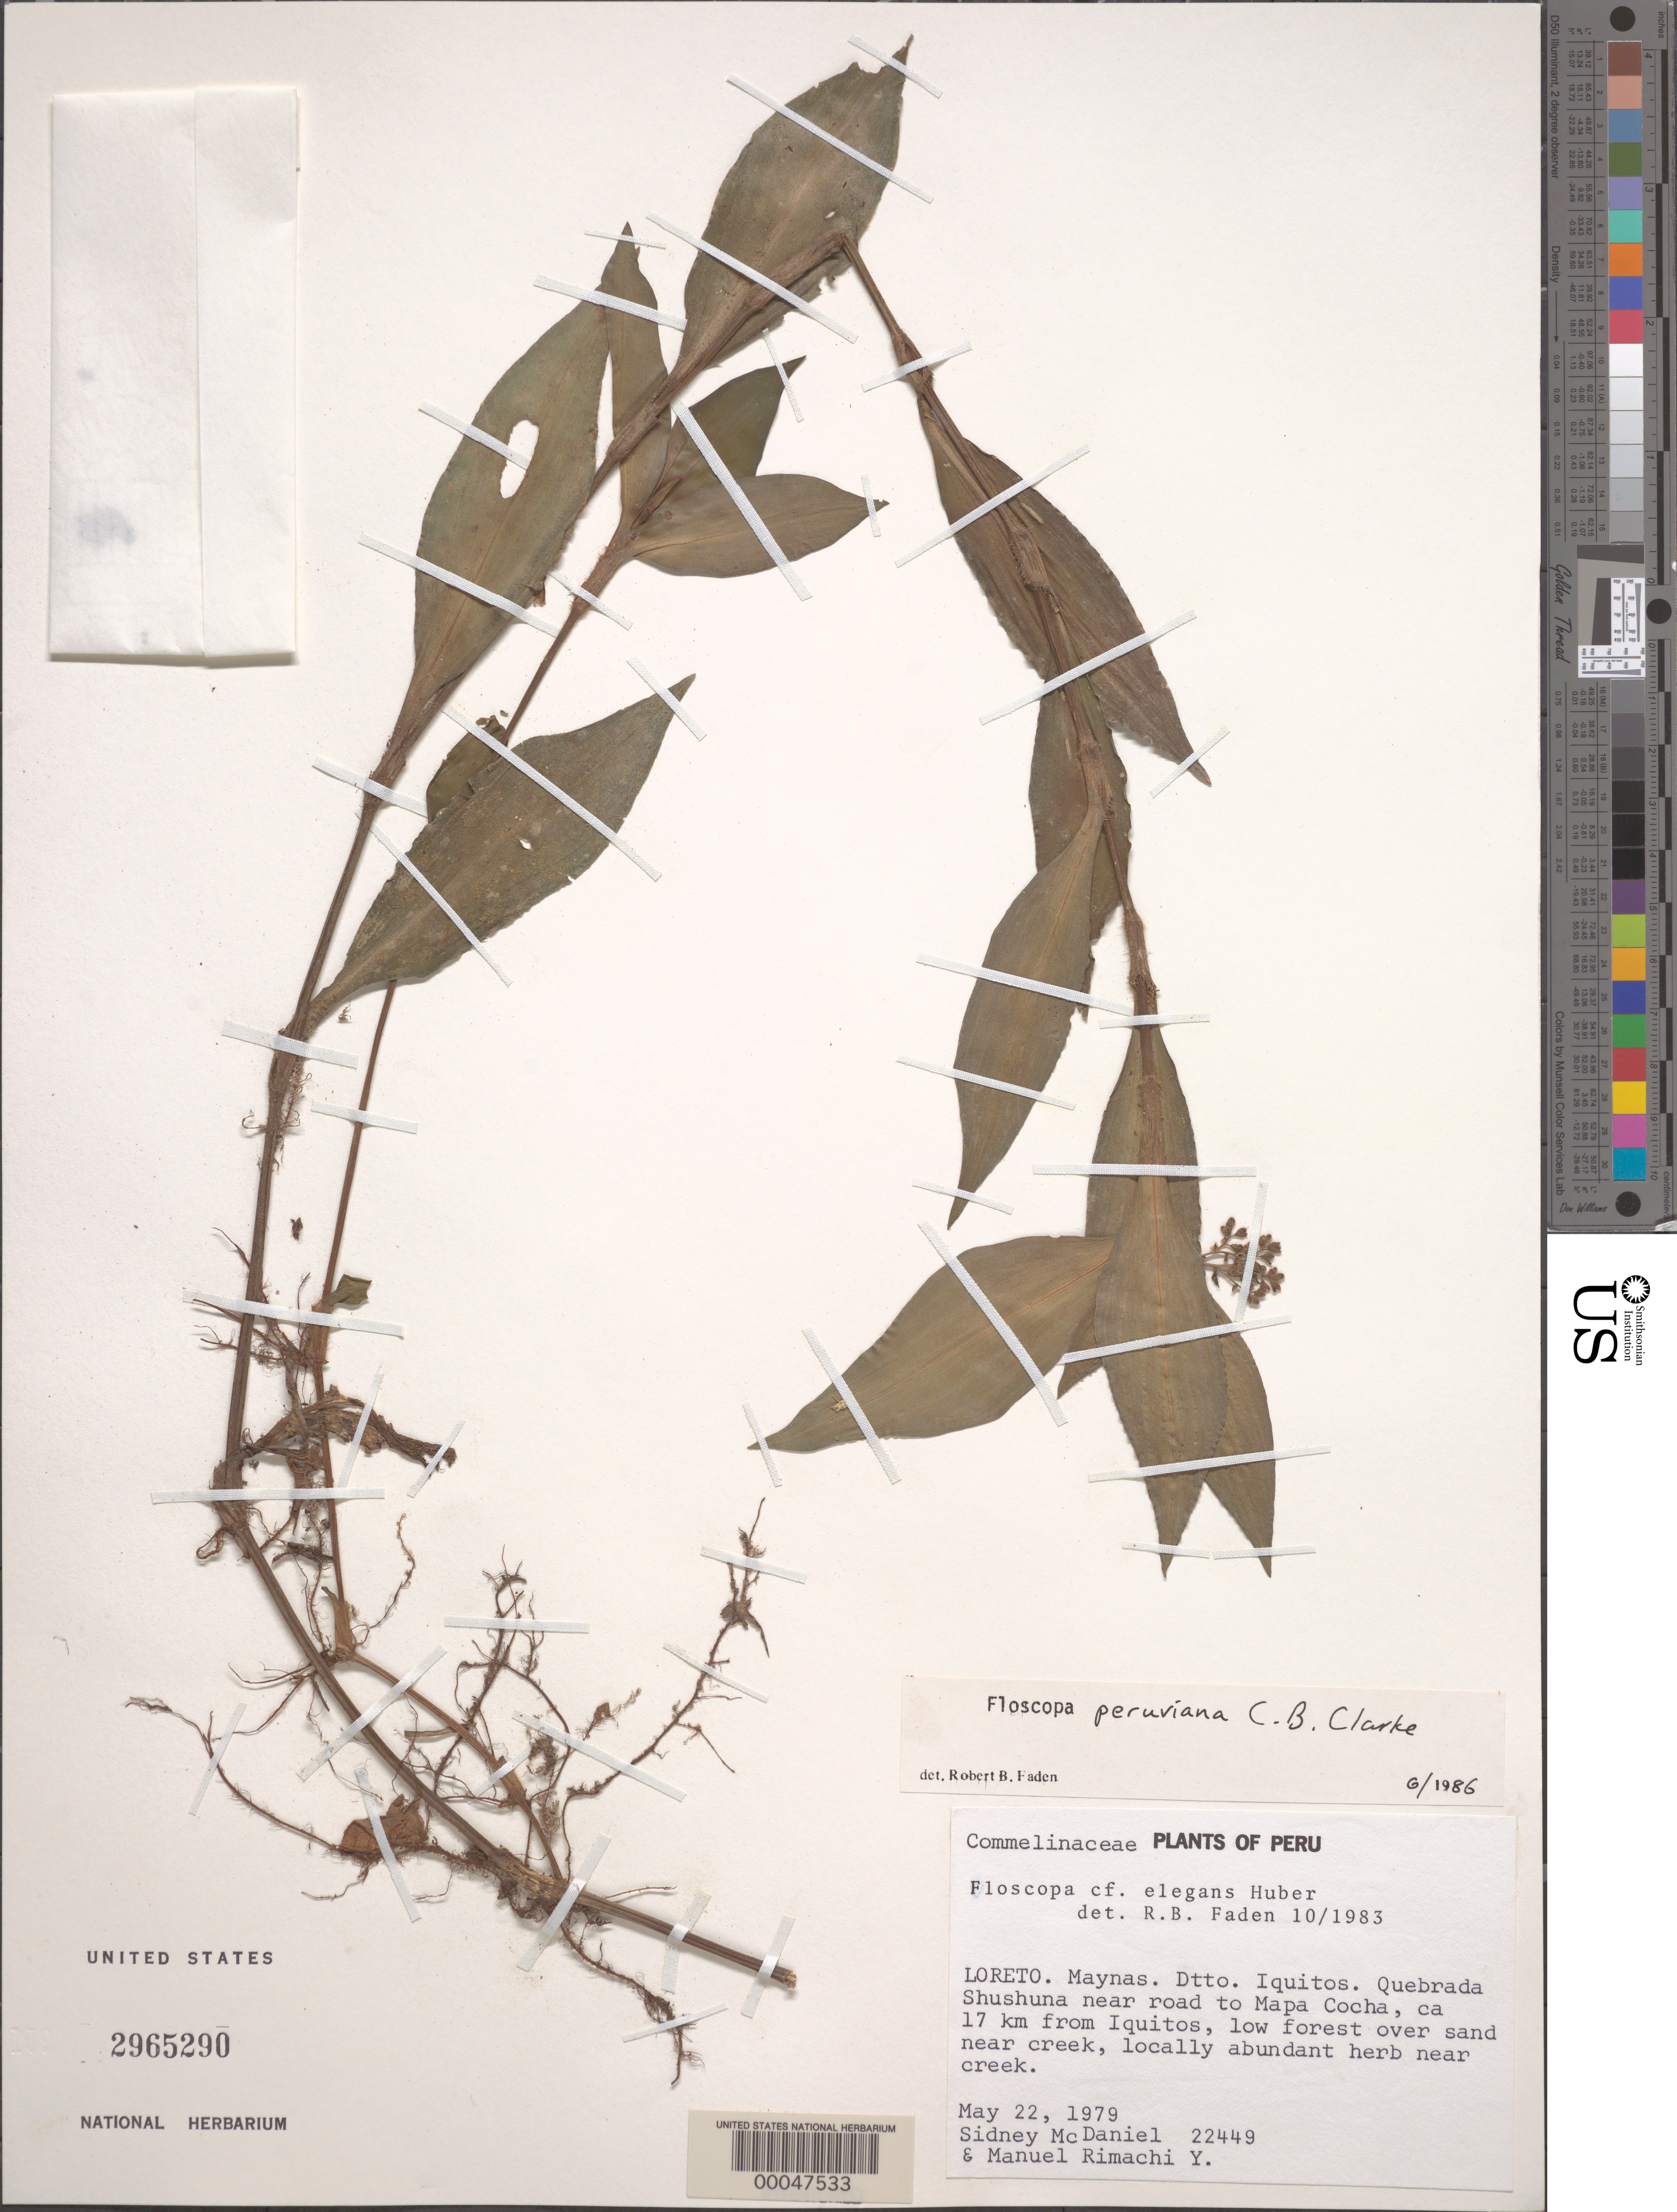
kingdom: Plantae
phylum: Tracheophyta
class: Liliopsida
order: Commelinales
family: Commelinaceae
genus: Floscopa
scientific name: Floscopa peruviana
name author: Hassk. ex C.B. Clarke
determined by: Faden, Robert B., (US), Smithsonian Institution - National Museum of Natural History (UNITED STATES)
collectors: S. T. McDaniel & M. Rimachi Y.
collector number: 22449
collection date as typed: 22 May 1979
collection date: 1979-05-22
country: Peru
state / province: Loreto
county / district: Maynas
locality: Iquitos, quebrada shushuna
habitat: Near creek in low forest, sand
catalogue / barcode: US 2965290